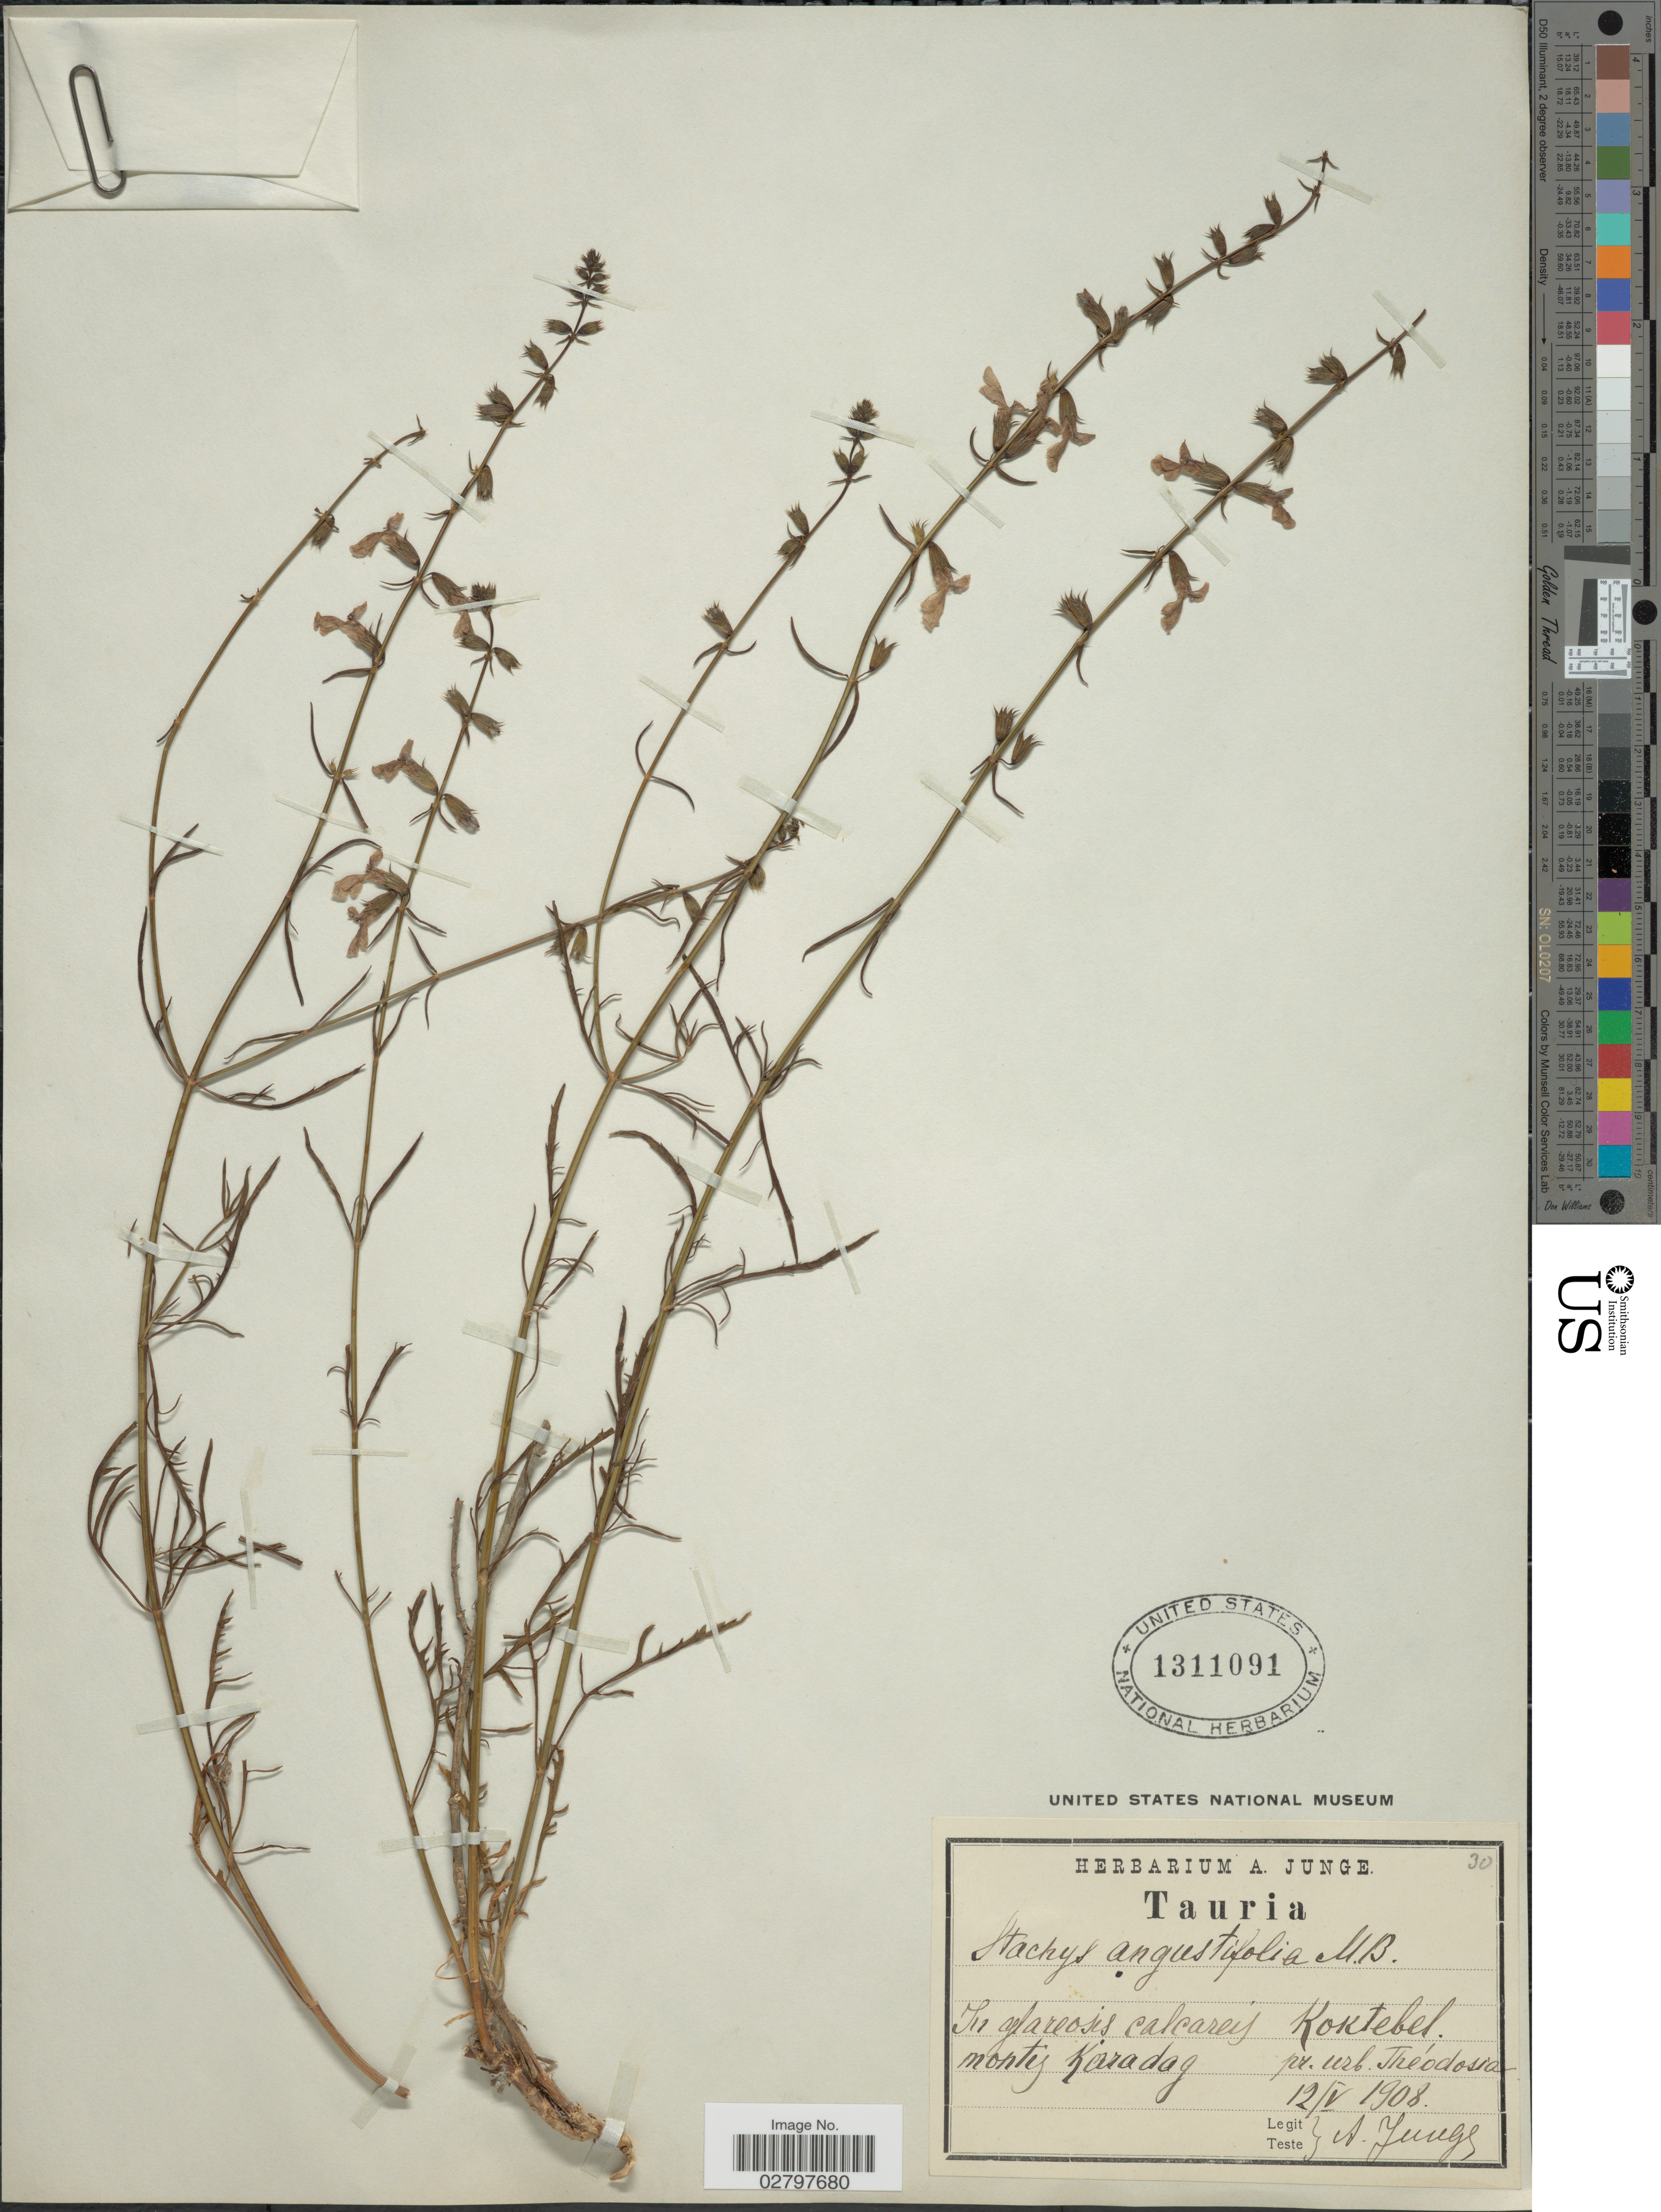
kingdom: Plantae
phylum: Tracheophyta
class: Magnoliopsida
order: Lamiales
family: Lamiaceae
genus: Stachys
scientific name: Stachys angustifolia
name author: M. Bieb.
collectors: A. Junge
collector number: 30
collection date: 1908-05-12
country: Ukraine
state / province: Crimea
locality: Tauria, In glareosis calcareis montis Karadag, Koktebel pr. urb. Théodosia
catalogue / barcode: US 1311091